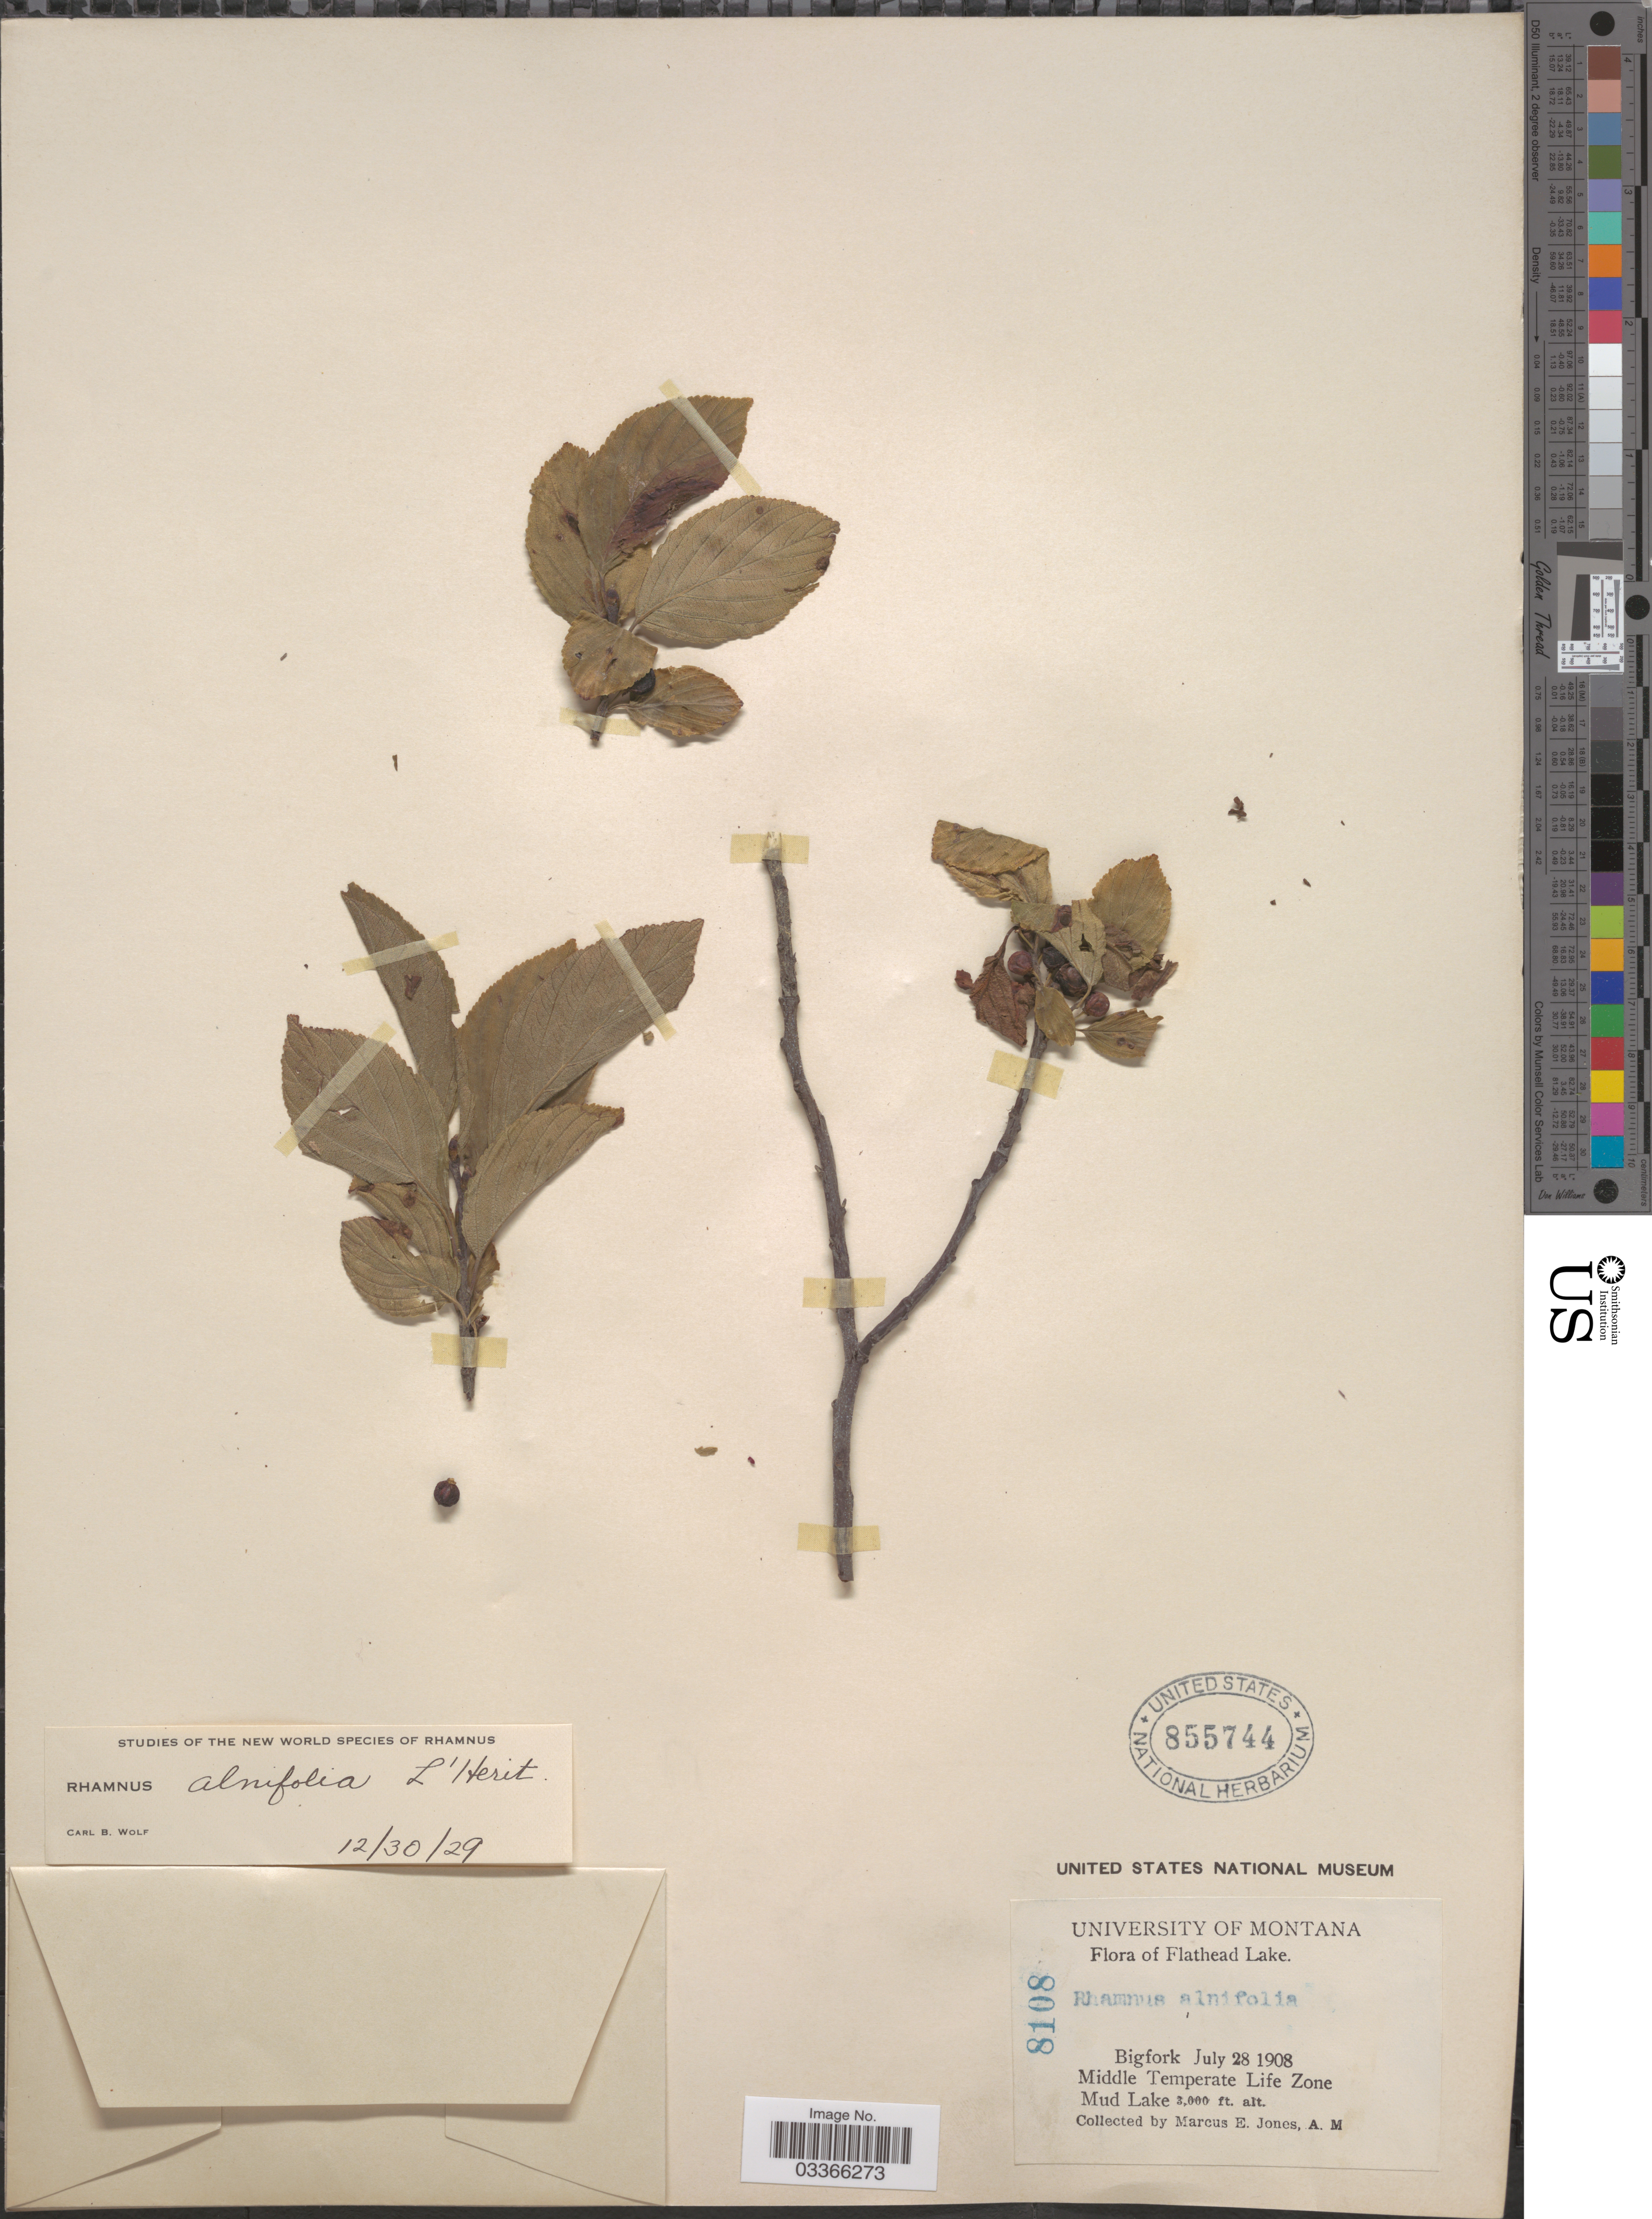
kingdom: Plantae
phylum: Tracheophyta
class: Magnoliopsida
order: Rosales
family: Rhamnaceae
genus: Rhamnus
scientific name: Rhamnus alnifolia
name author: L'Hér.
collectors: M. E. Jones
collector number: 8108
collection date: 1908-07-28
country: United States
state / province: Montana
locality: Flathead Lake, Bigfork, Middle Temperate Life Zone, Mud Lake.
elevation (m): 914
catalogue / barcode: US 855744